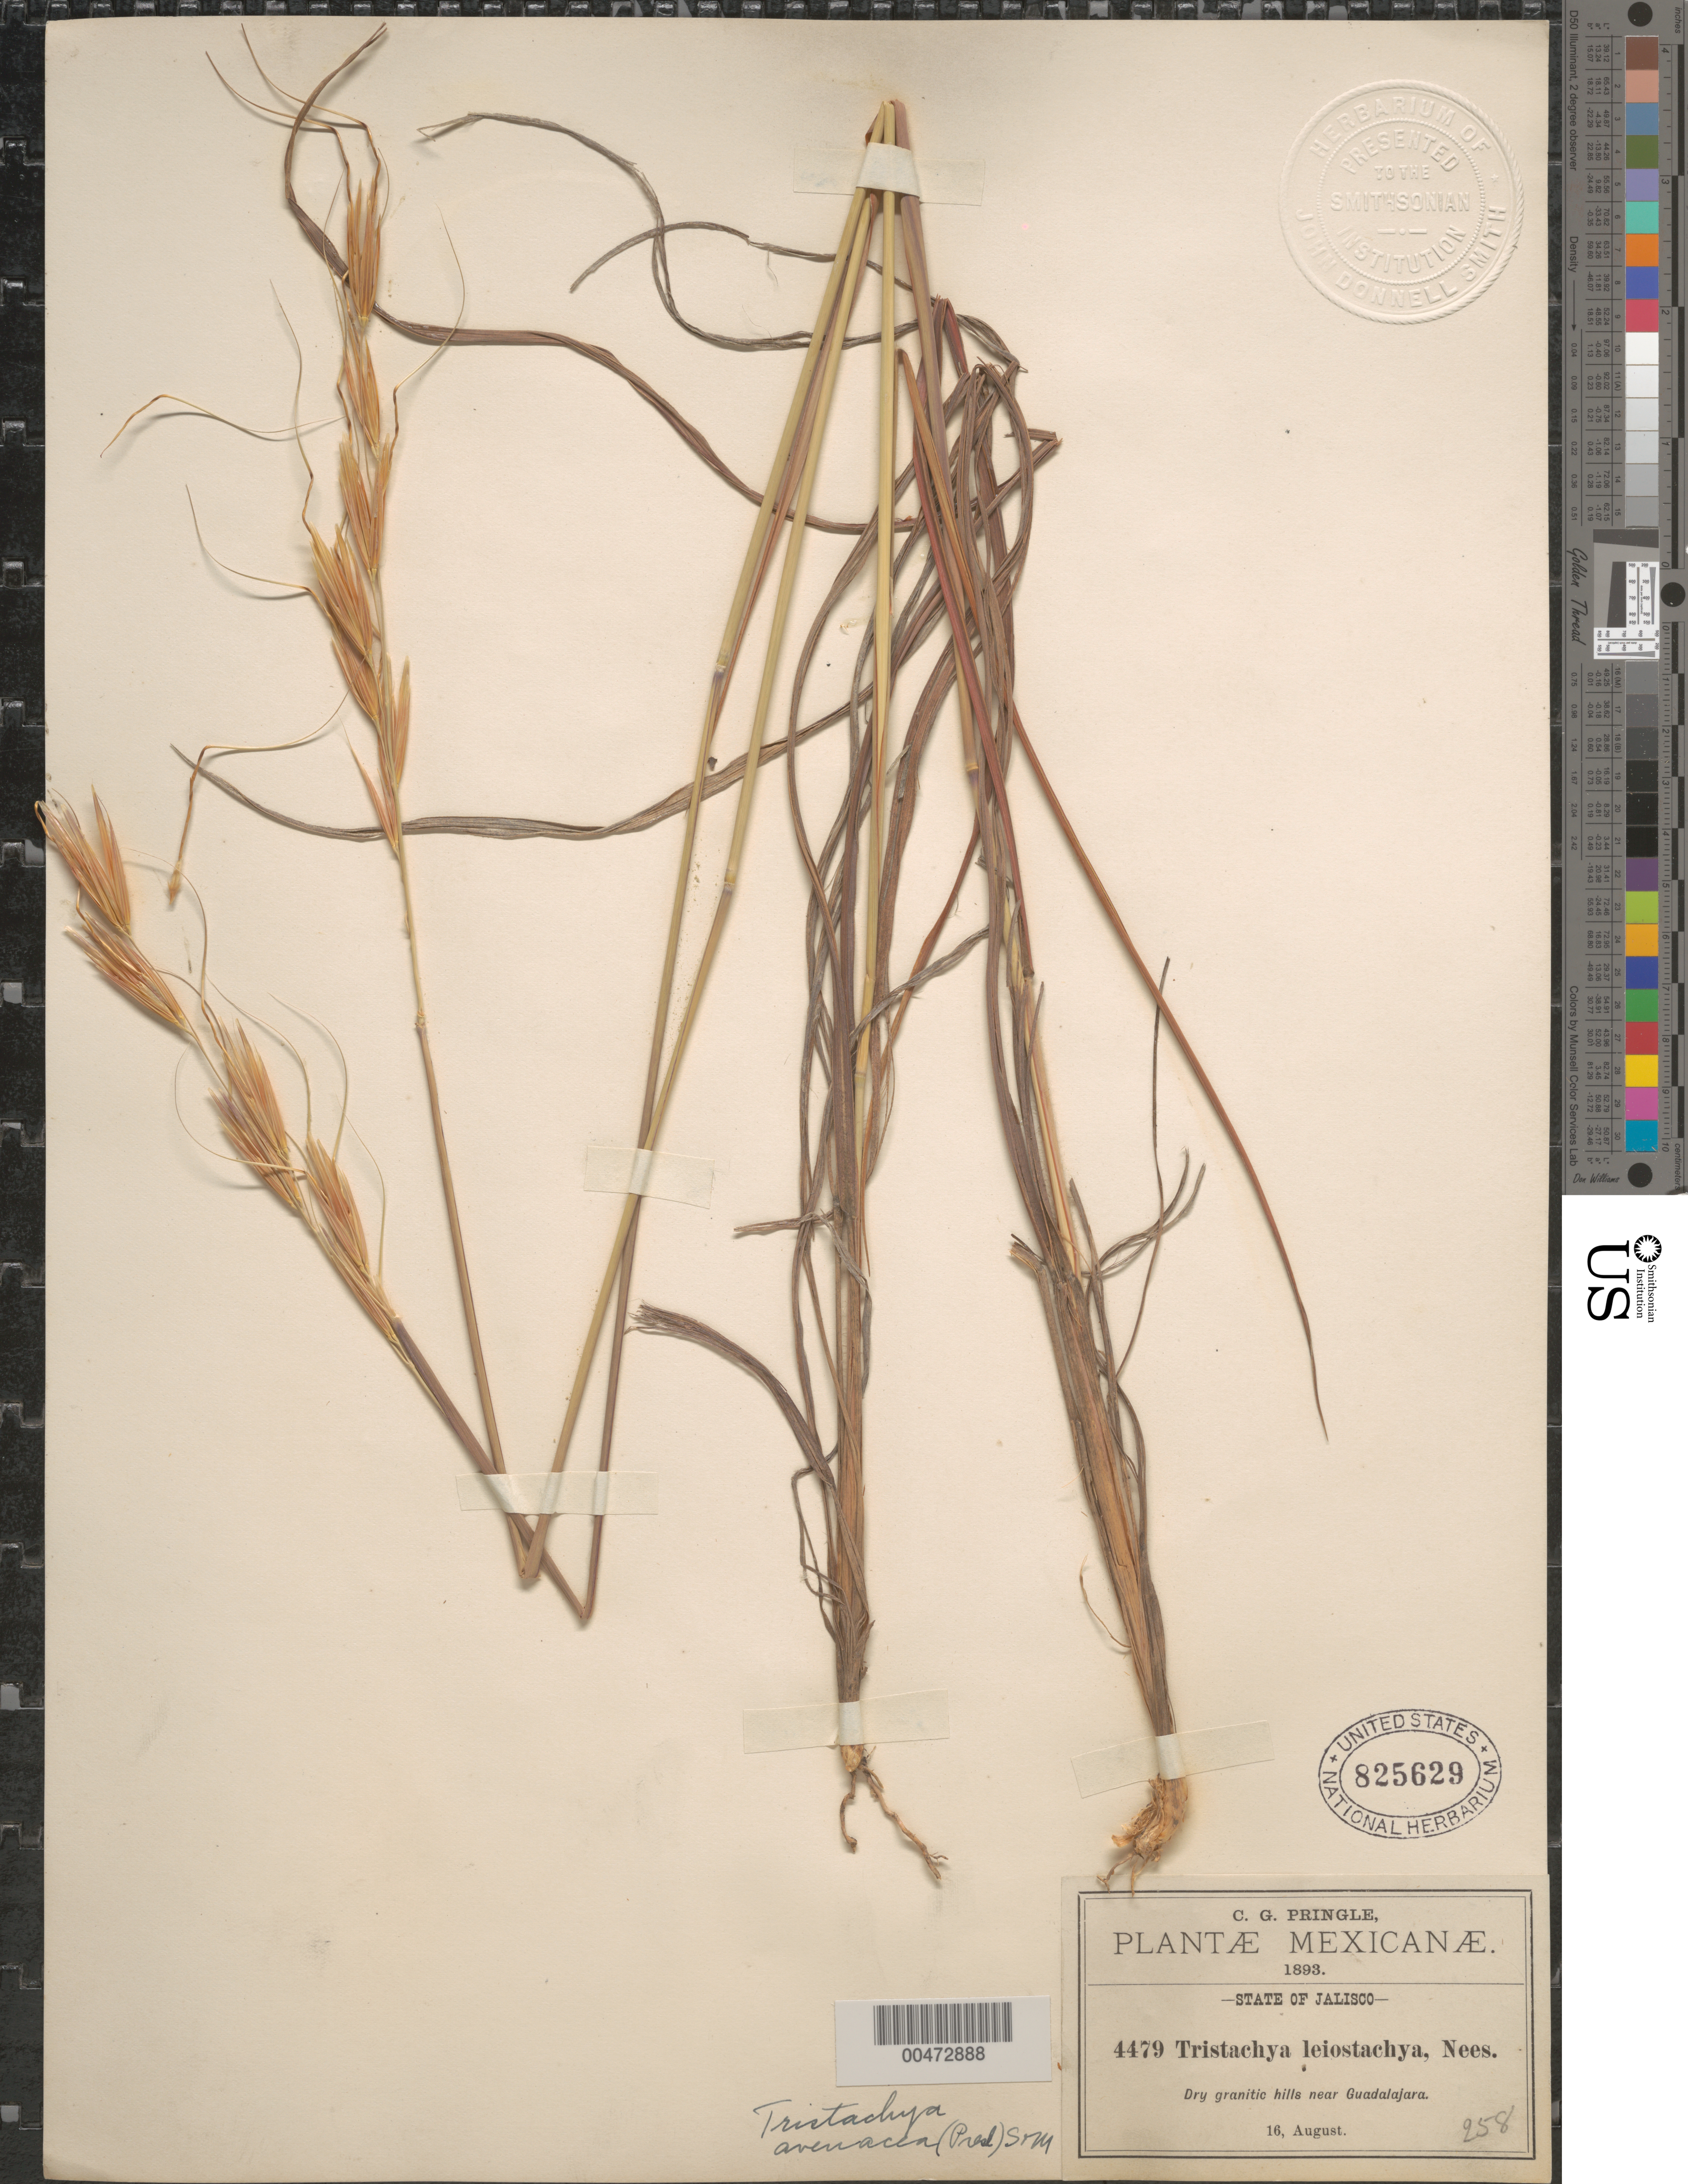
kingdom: Plantae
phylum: Tracheophyta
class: Liliopsida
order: Poales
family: Poaceae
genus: Tristachya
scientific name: Tristachya avenacea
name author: Scribn. & Merr.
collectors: C. G. Pringle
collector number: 4479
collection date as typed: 16 Aug 1893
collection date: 1893-08-16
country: Mexico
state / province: Jalisco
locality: Near Guadalajara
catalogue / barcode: US 825629